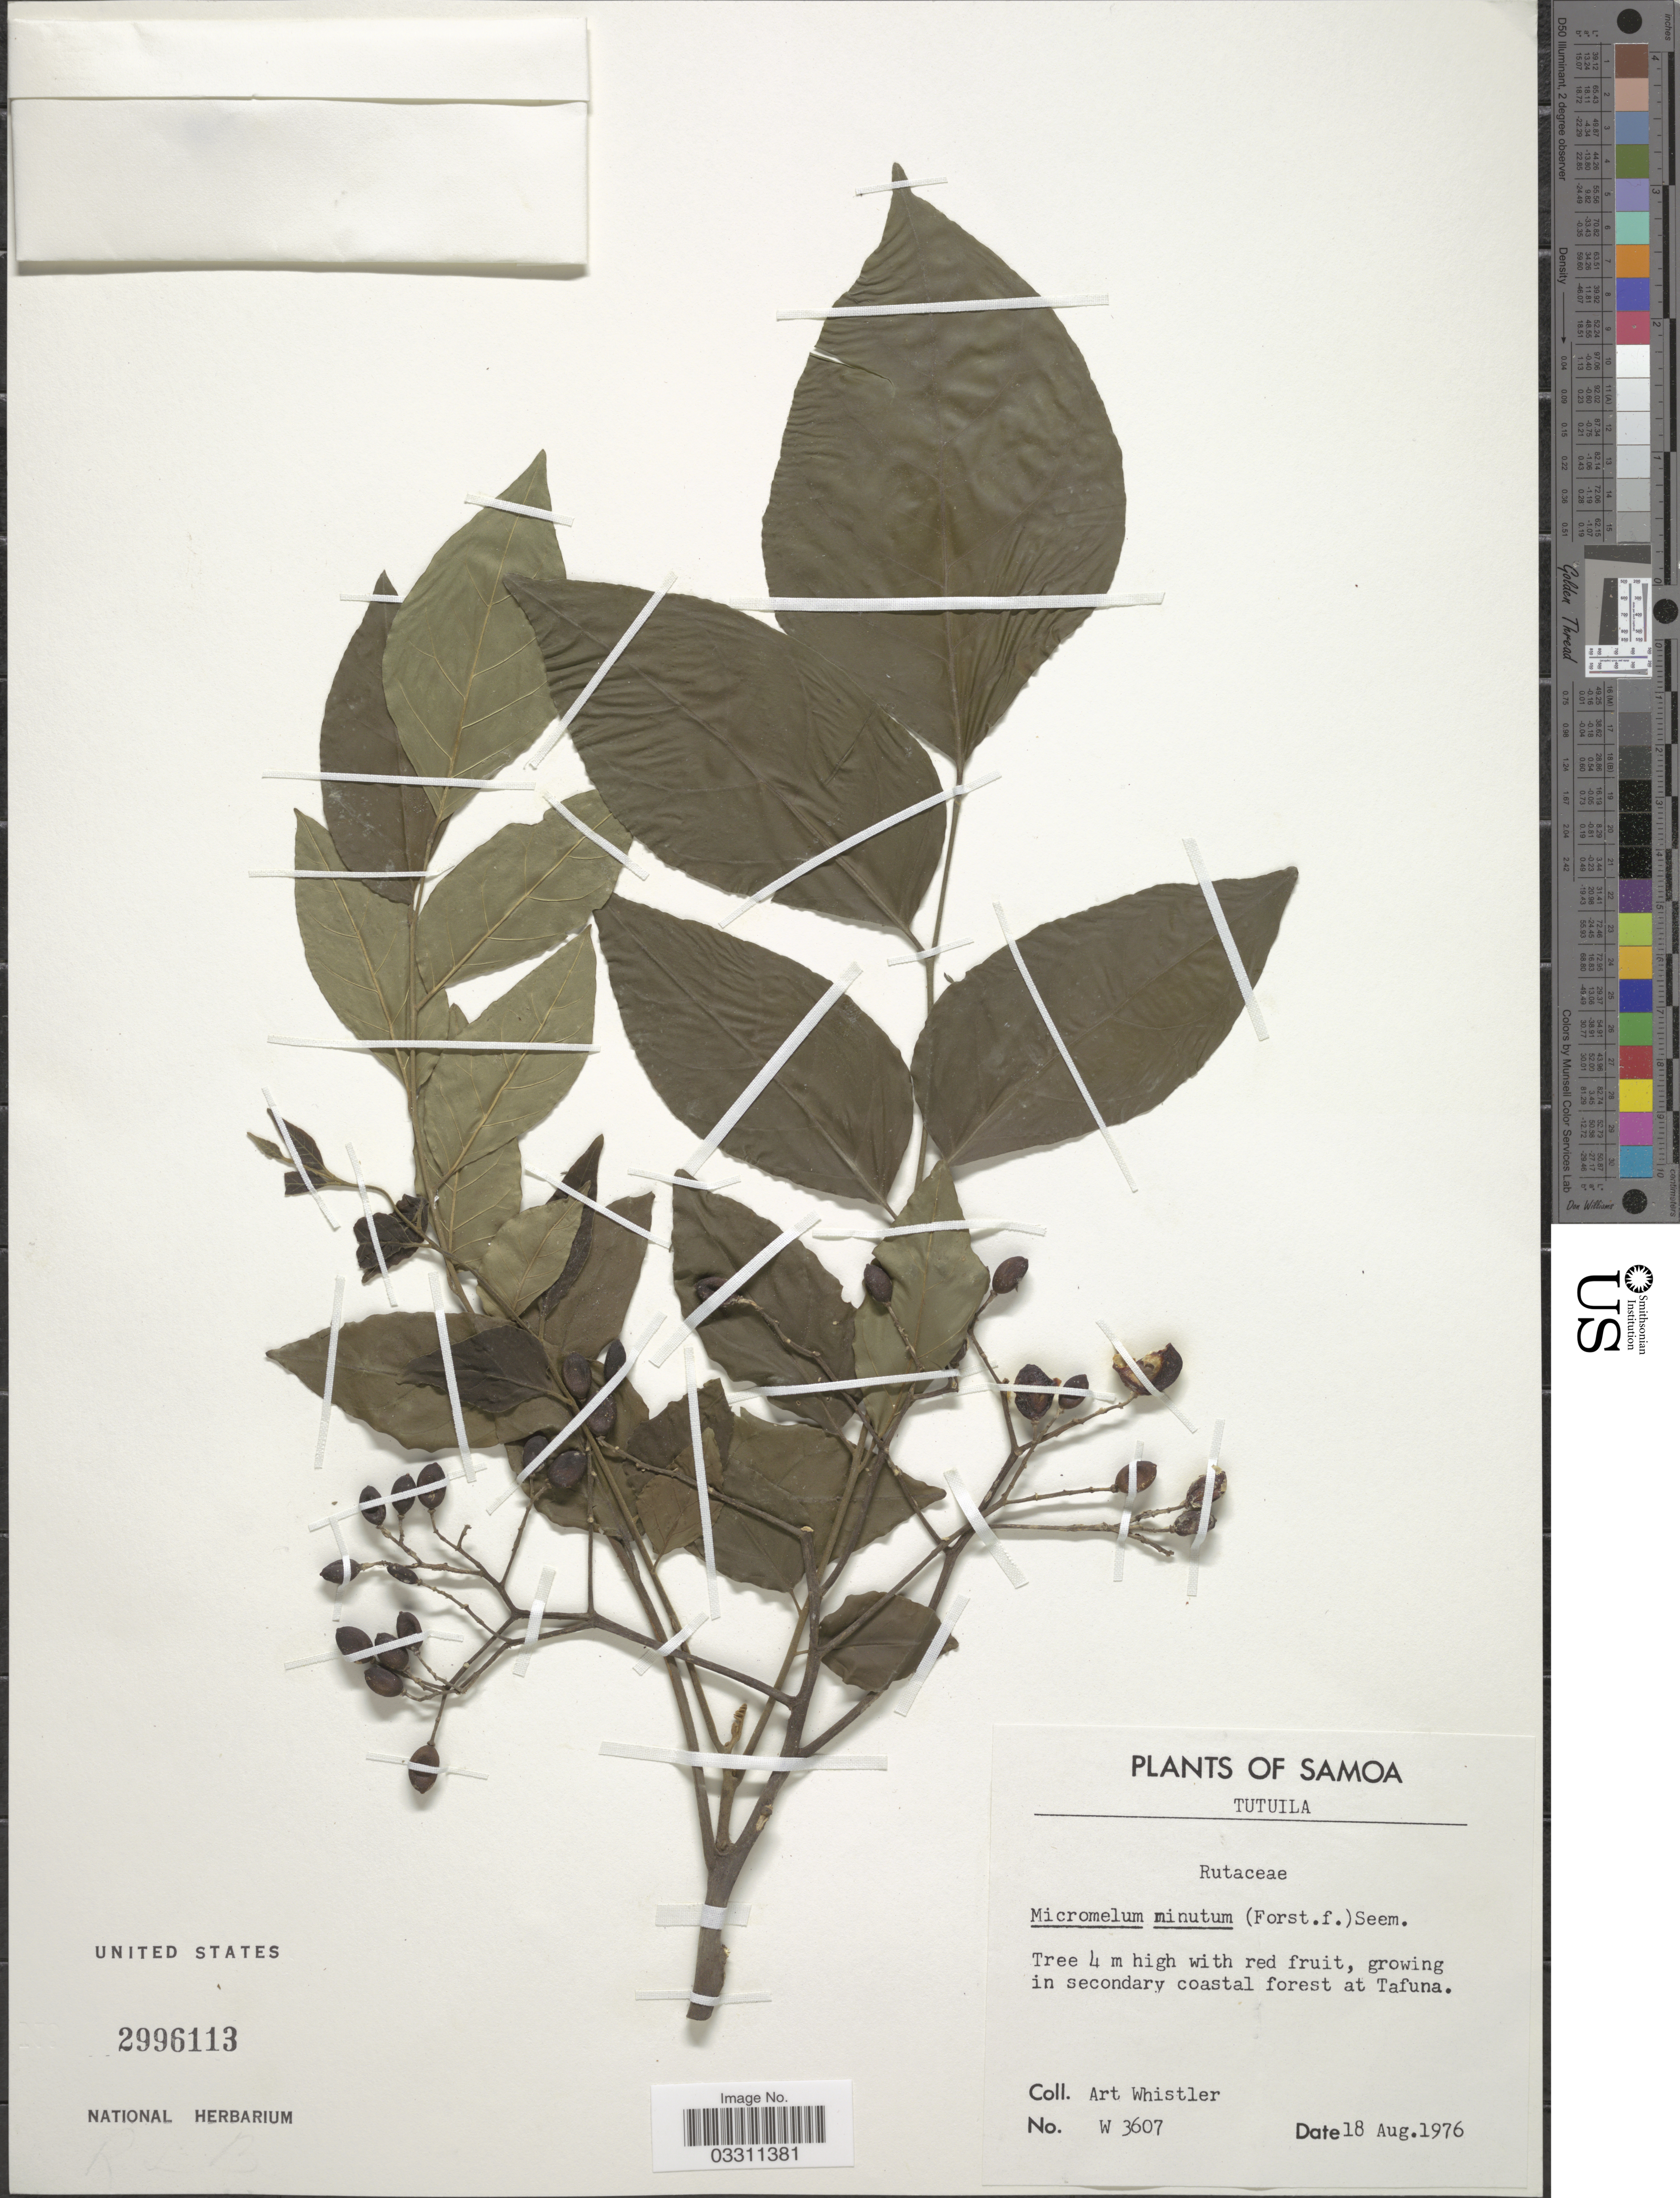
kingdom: Plantae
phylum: Tracheophyta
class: Magnoliopsida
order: Sapindales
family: Rutaceae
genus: Micromelum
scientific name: Micromelum minutum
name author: (G. Forst.) Wight & Arn.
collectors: A. Whistler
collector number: W 3607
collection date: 1976-08-18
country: American Samoa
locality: Samoa. Tutuila. Growing in secondary coastal forest at Tafuna.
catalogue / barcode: US 2996113